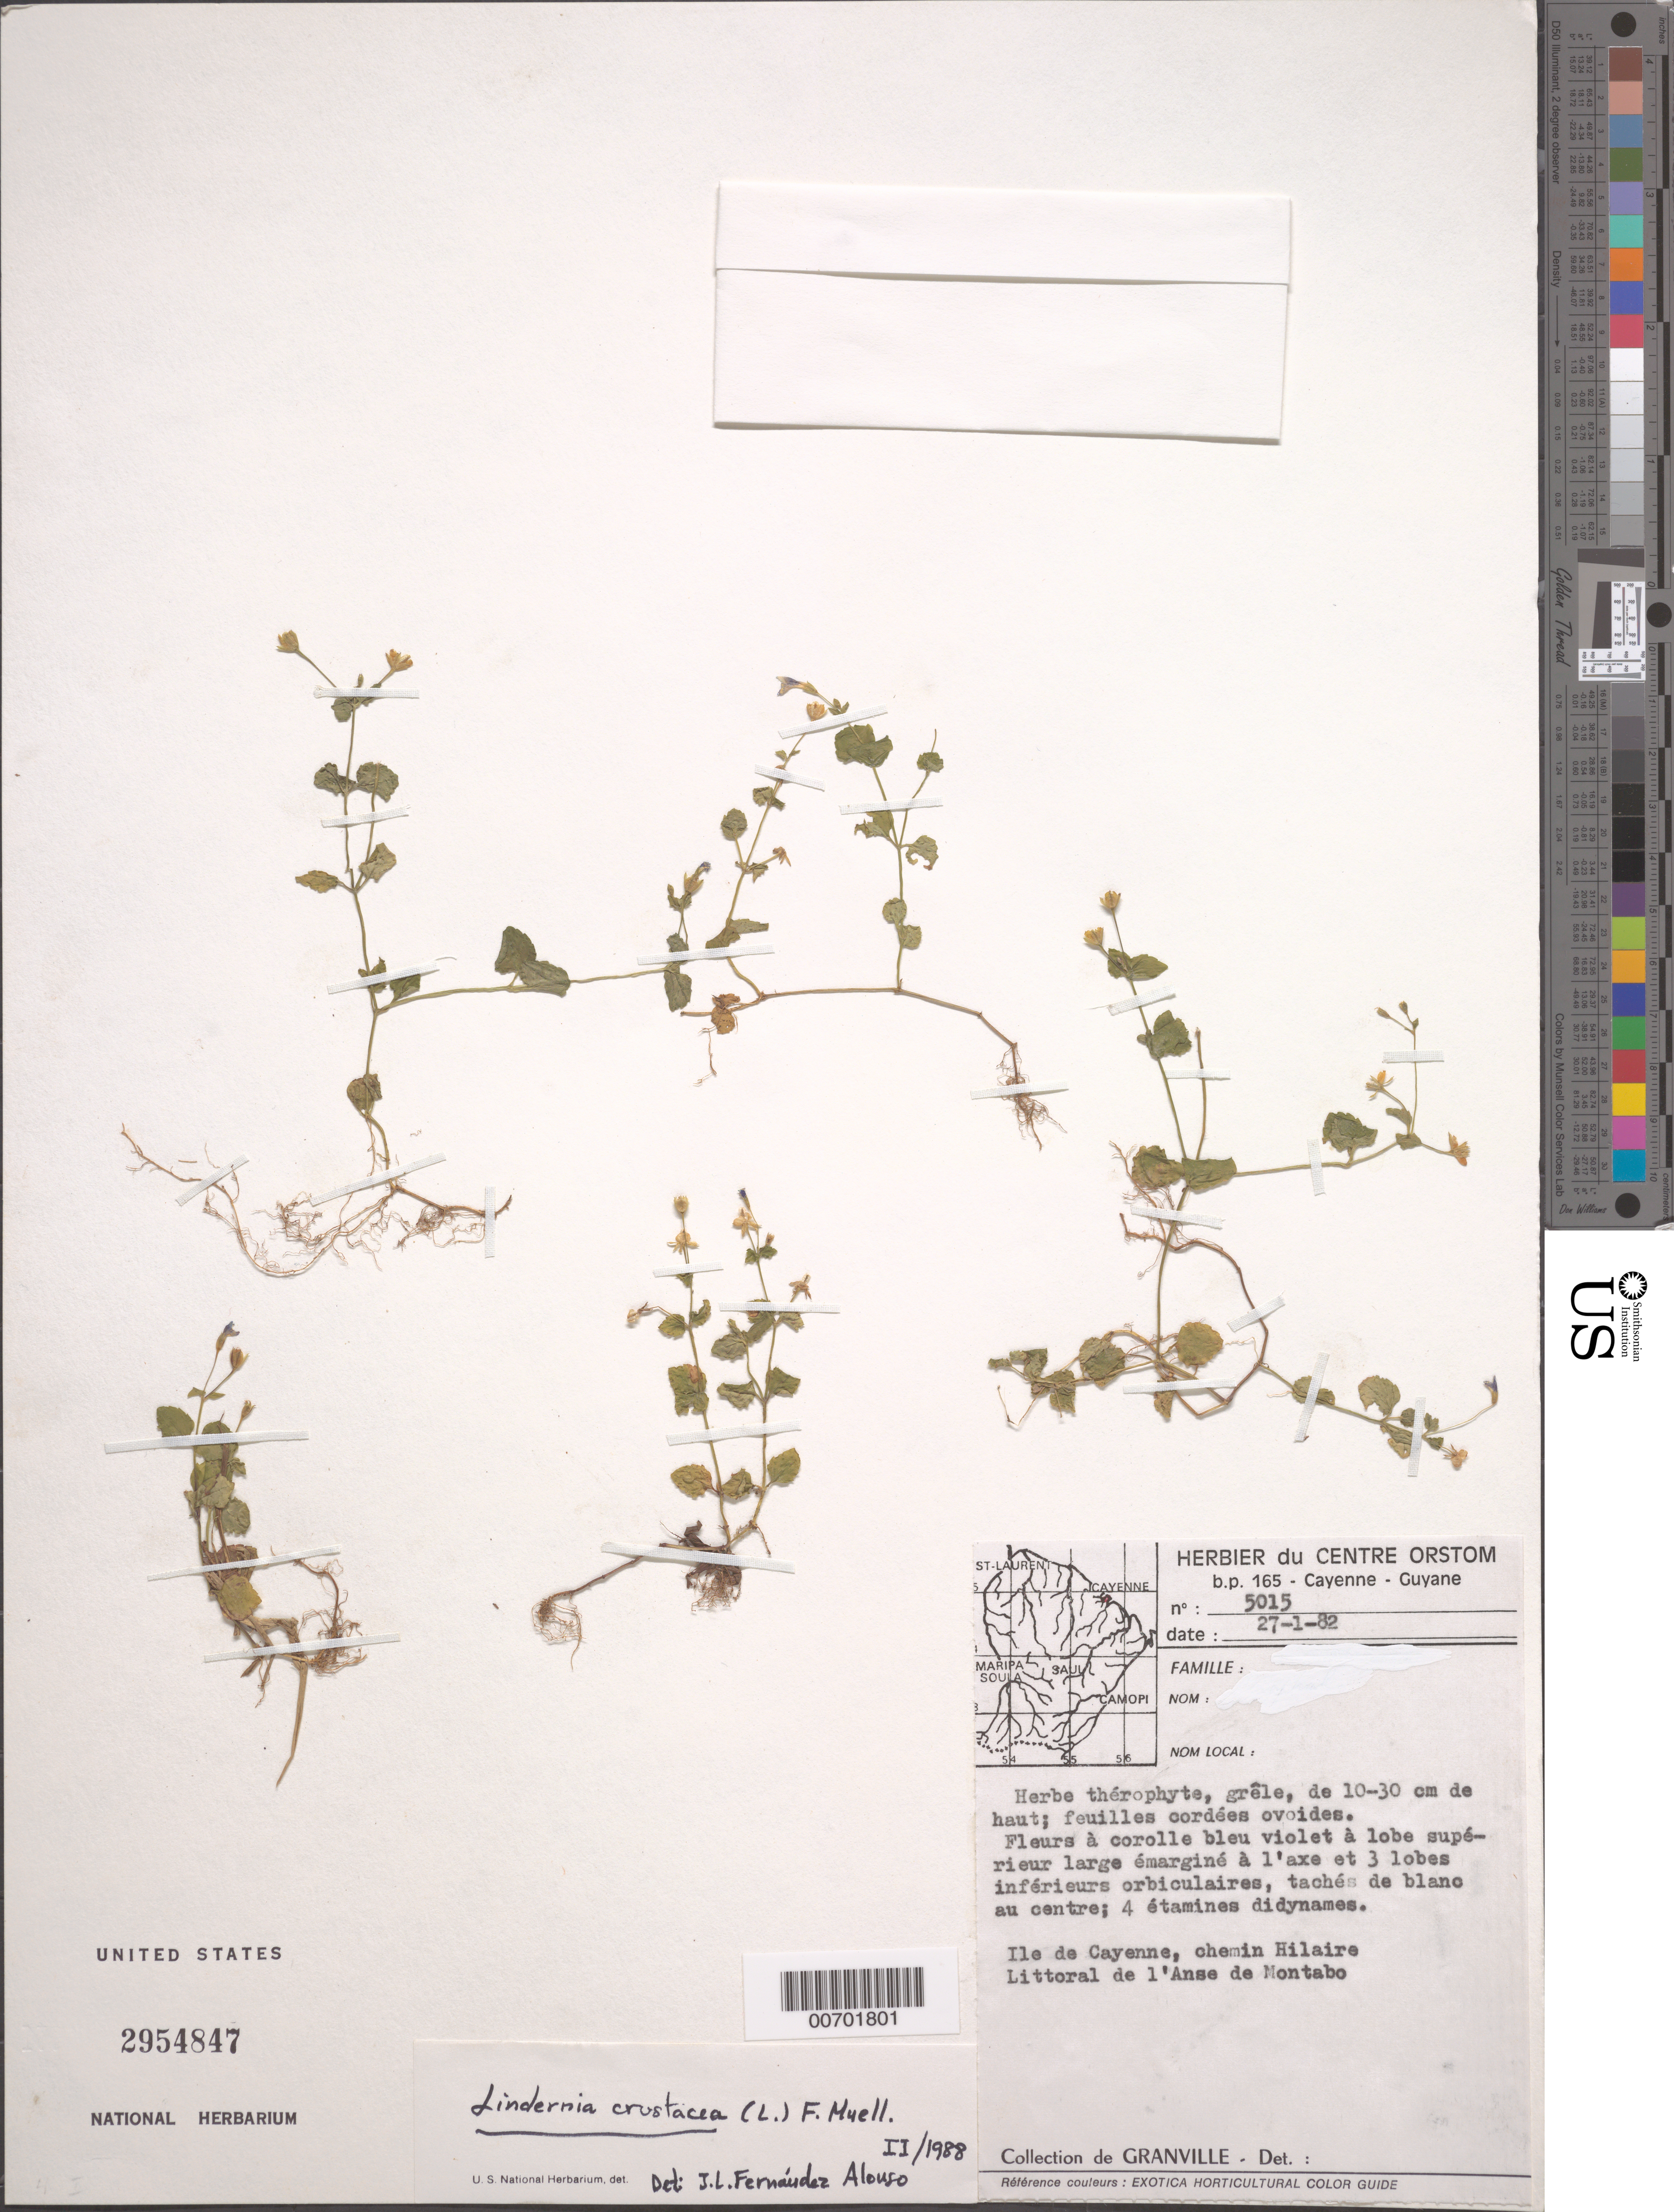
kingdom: Plantae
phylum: Tracheophyta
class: Magnoliopsida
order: Lamiales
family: Linderniaceae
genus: Lindernia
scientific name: Lindernia crustacea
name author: (L.) F. Muell.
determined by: Fernández-Alonso, J. L.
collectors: J.-J. de Granville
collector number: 5015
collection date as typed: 28-Jan-82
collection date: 1982-01-28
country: French Guiana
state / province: Cayenne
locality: Cayenne, Anse de Montabo, chemin Hilaire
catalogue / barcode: US 2954847